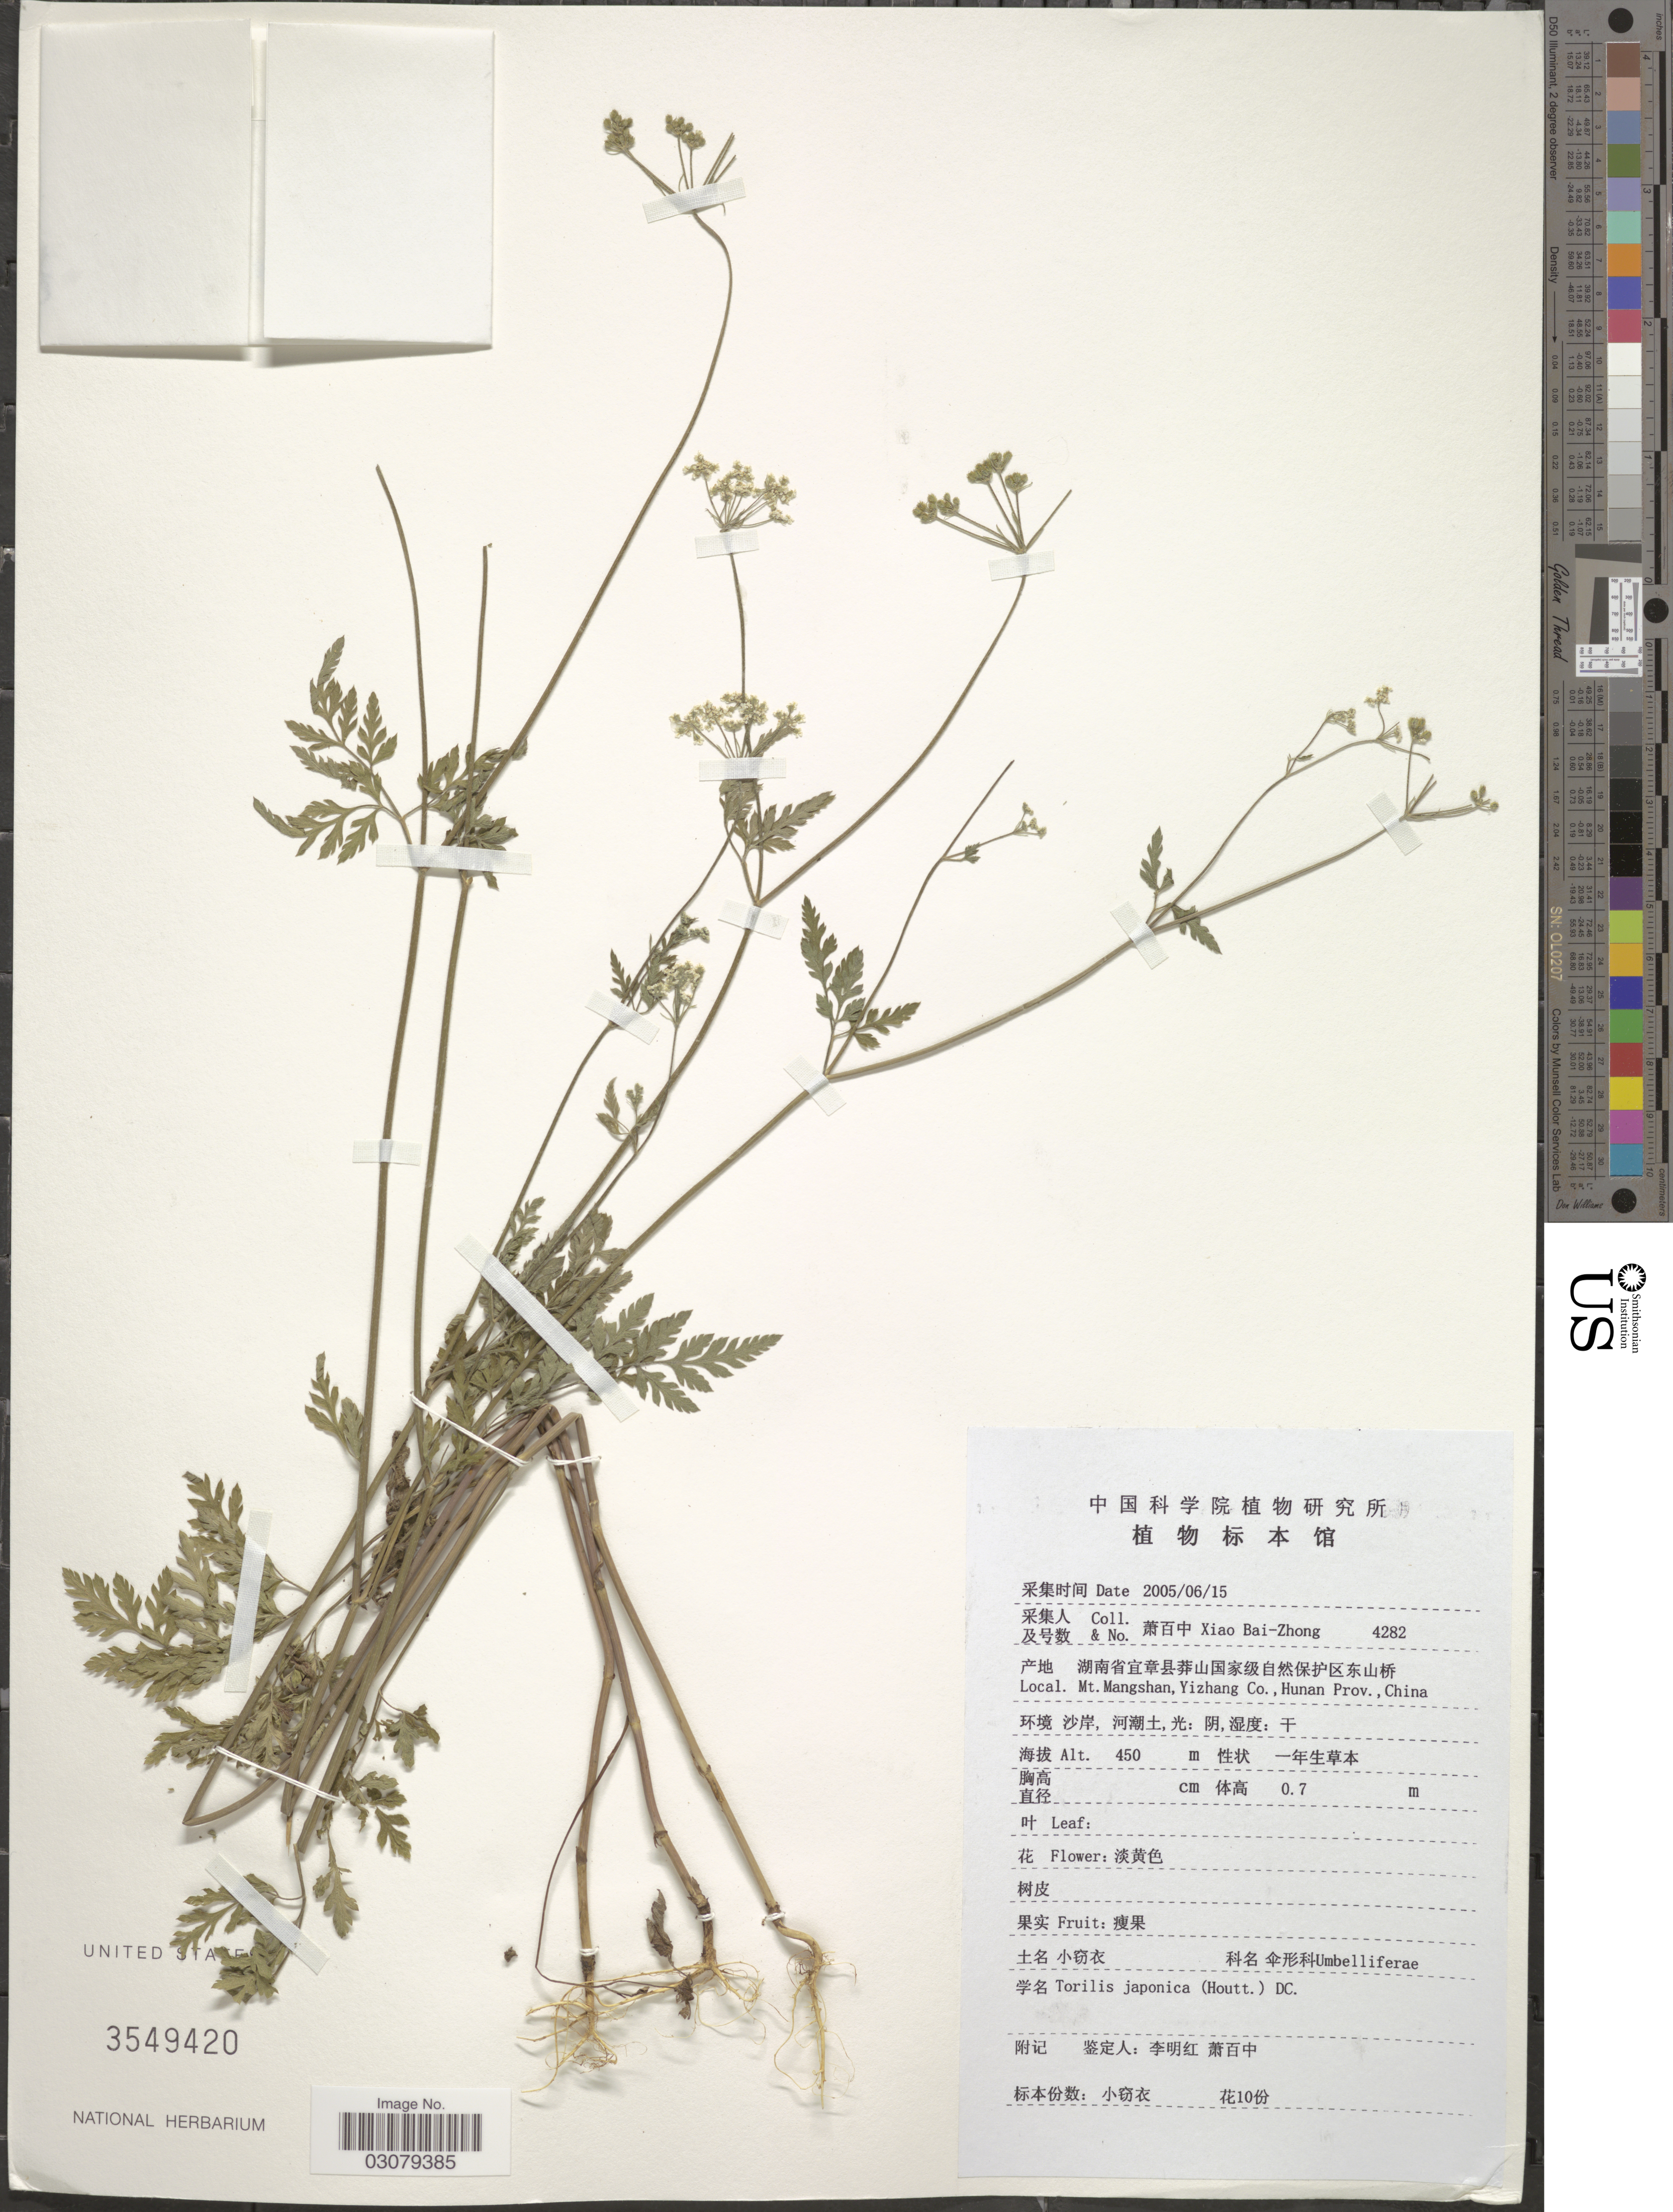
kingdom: Plantae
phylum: Tracheophyta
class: Magnoliopsida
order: Apiales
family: Apiaceae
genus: Torilis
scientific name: Torilis japonica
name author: (Houtt.) DC.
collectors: B. Z. Xiao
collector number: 4282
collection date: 2005-06-15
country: China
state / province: Hunan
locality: Mt. Mangshan, Yizhang Co.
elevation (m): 450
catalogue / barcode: US 3549420